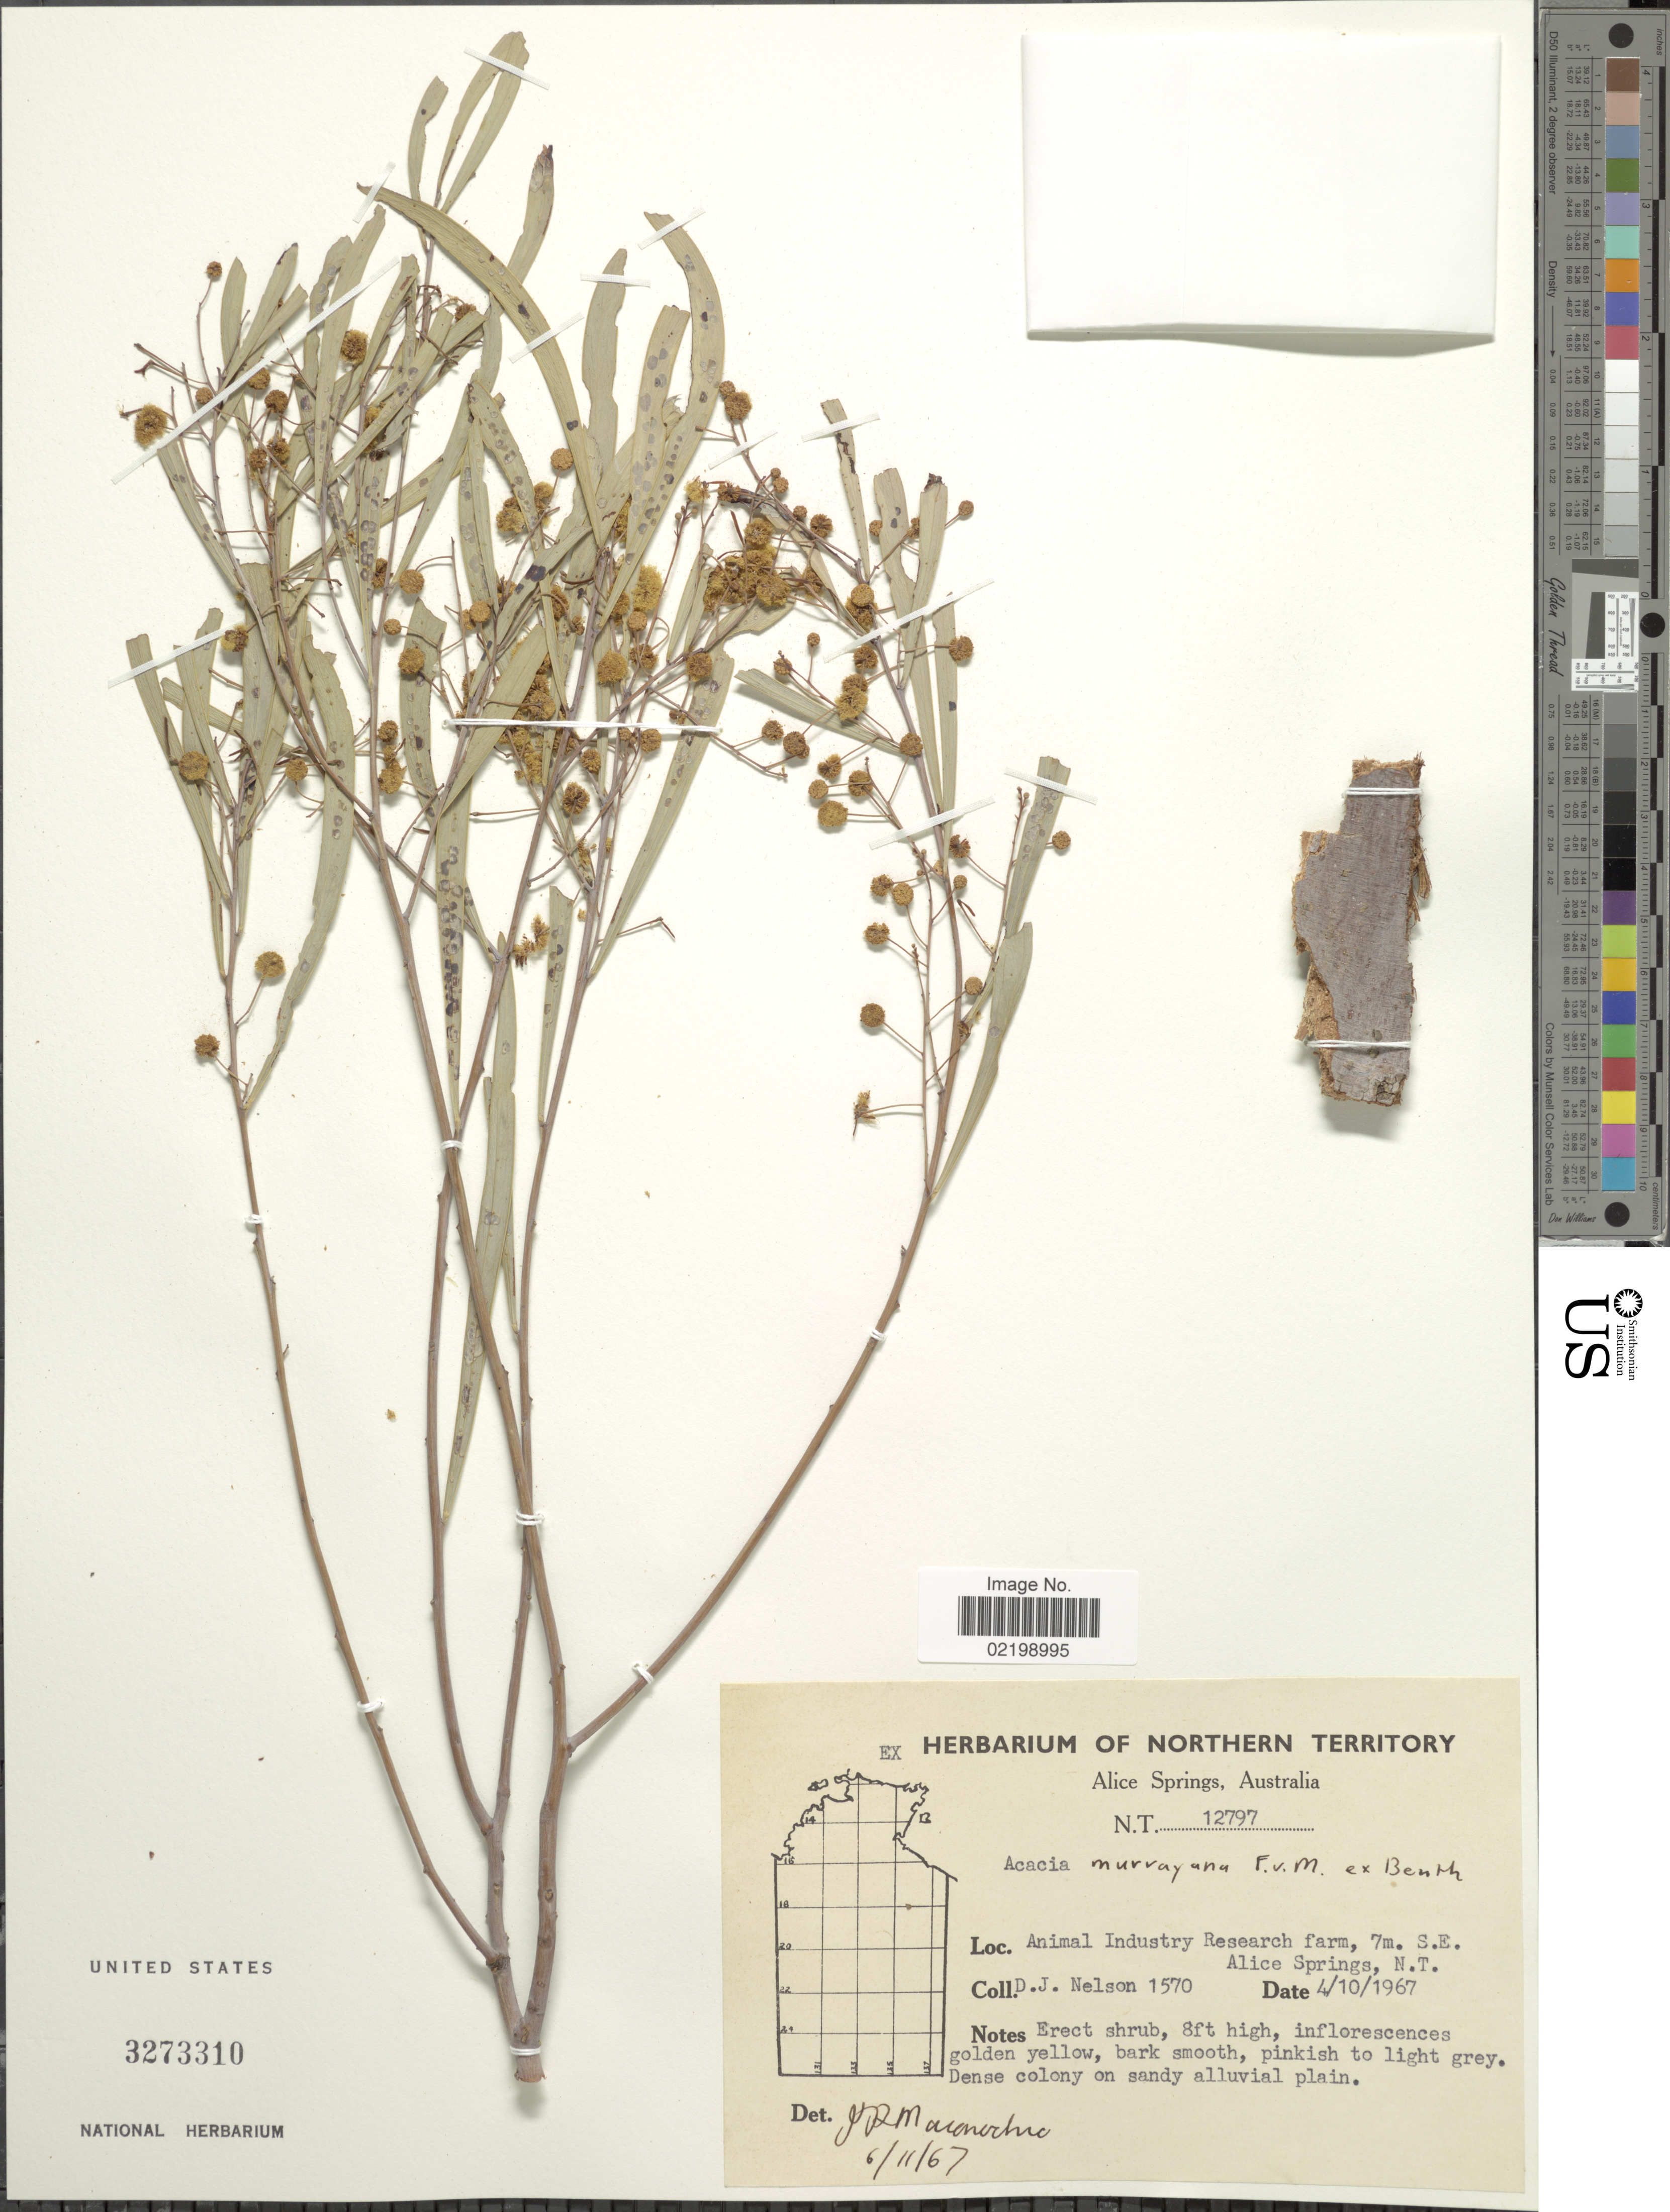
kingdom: Plantae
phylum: Tracheophyta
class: Magnoliopsida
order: Fabales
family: Fabaceae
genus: Acacia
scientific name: Acacia murrayana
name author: Benth.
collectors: D. J. Nelson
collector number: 1570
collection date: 1967-10-04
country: Australia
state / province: Northern Territory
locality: N.T., Animal Industry Research farm, 7m, S.E., Alice Springs, N.T.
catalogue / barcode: US 3273310